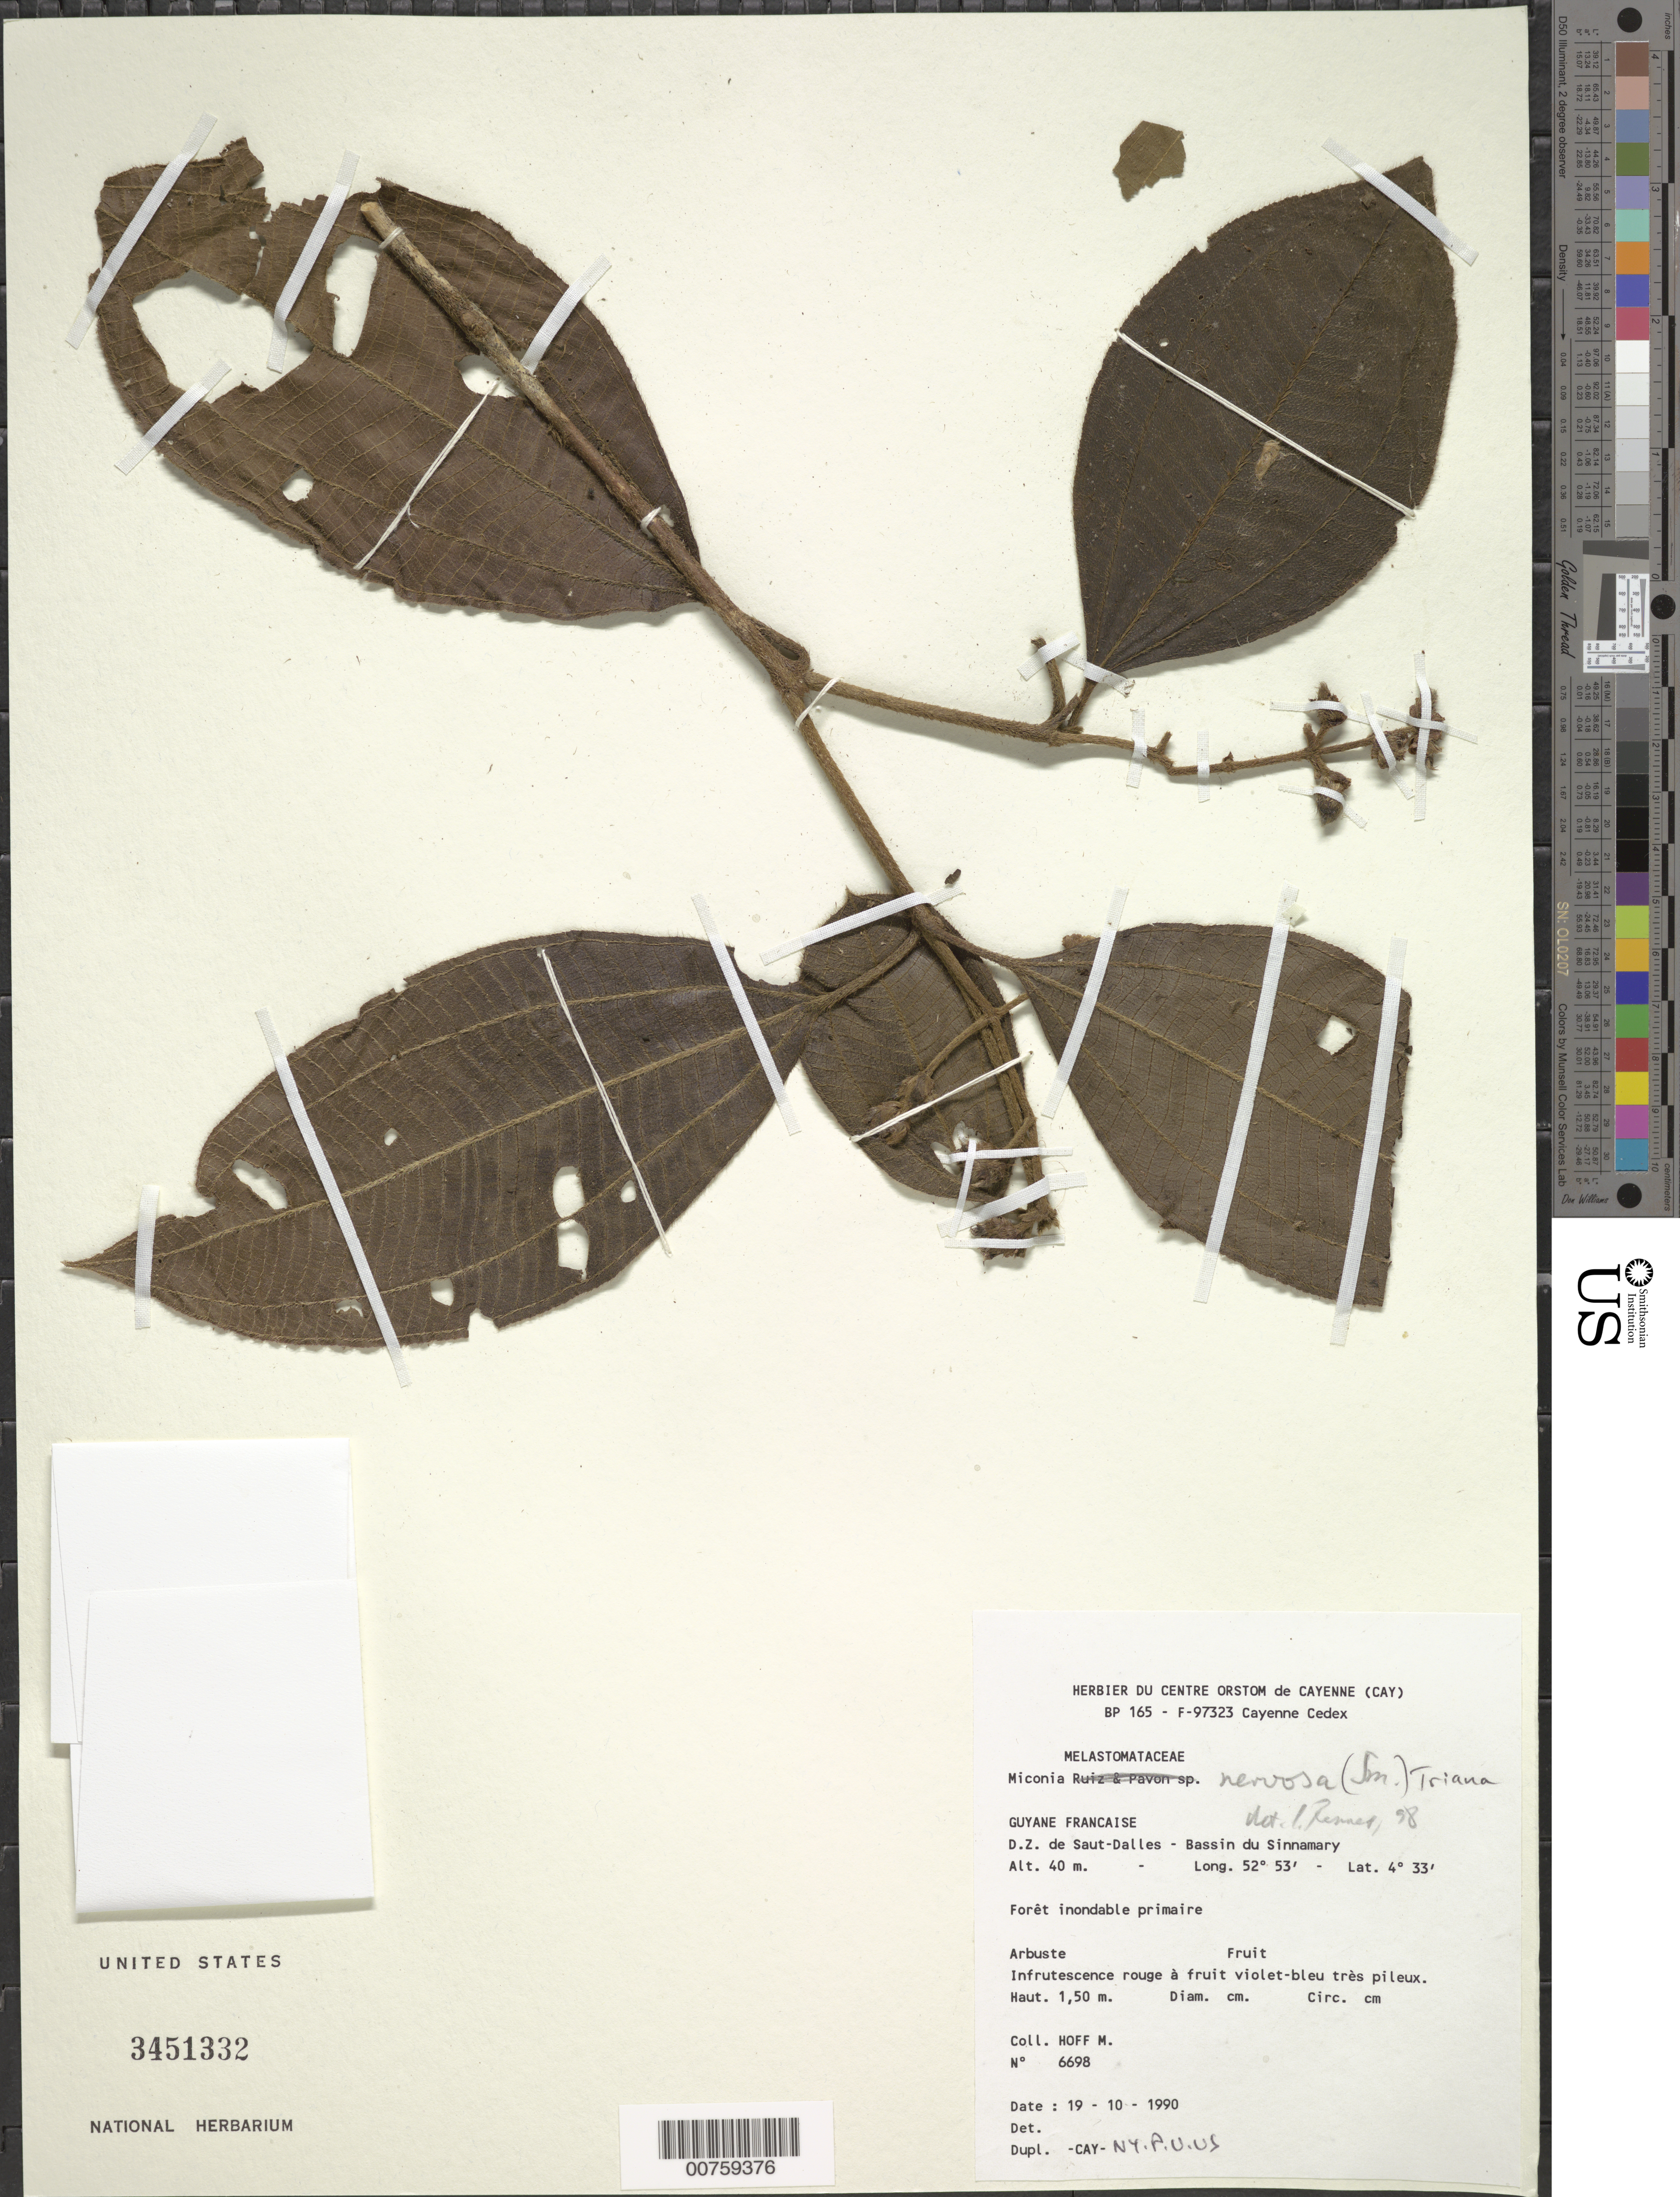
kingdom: Plantae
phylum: Tracheophyta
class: Magnoliopsida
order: Myrtales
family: Melastomataceae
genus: Miconia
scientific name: Miconia nervosa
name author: (Sm.) Triana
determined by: Michelangeli, F. A.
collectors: M. Hoff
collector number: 6698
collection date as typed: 19-Oct-90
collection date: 1990-10-19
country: French Guiana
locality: Saut-Dalles, D.Z., Bassin du Sinnamary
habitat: Inudated primary forest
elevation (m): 40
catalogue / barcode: US 3451332